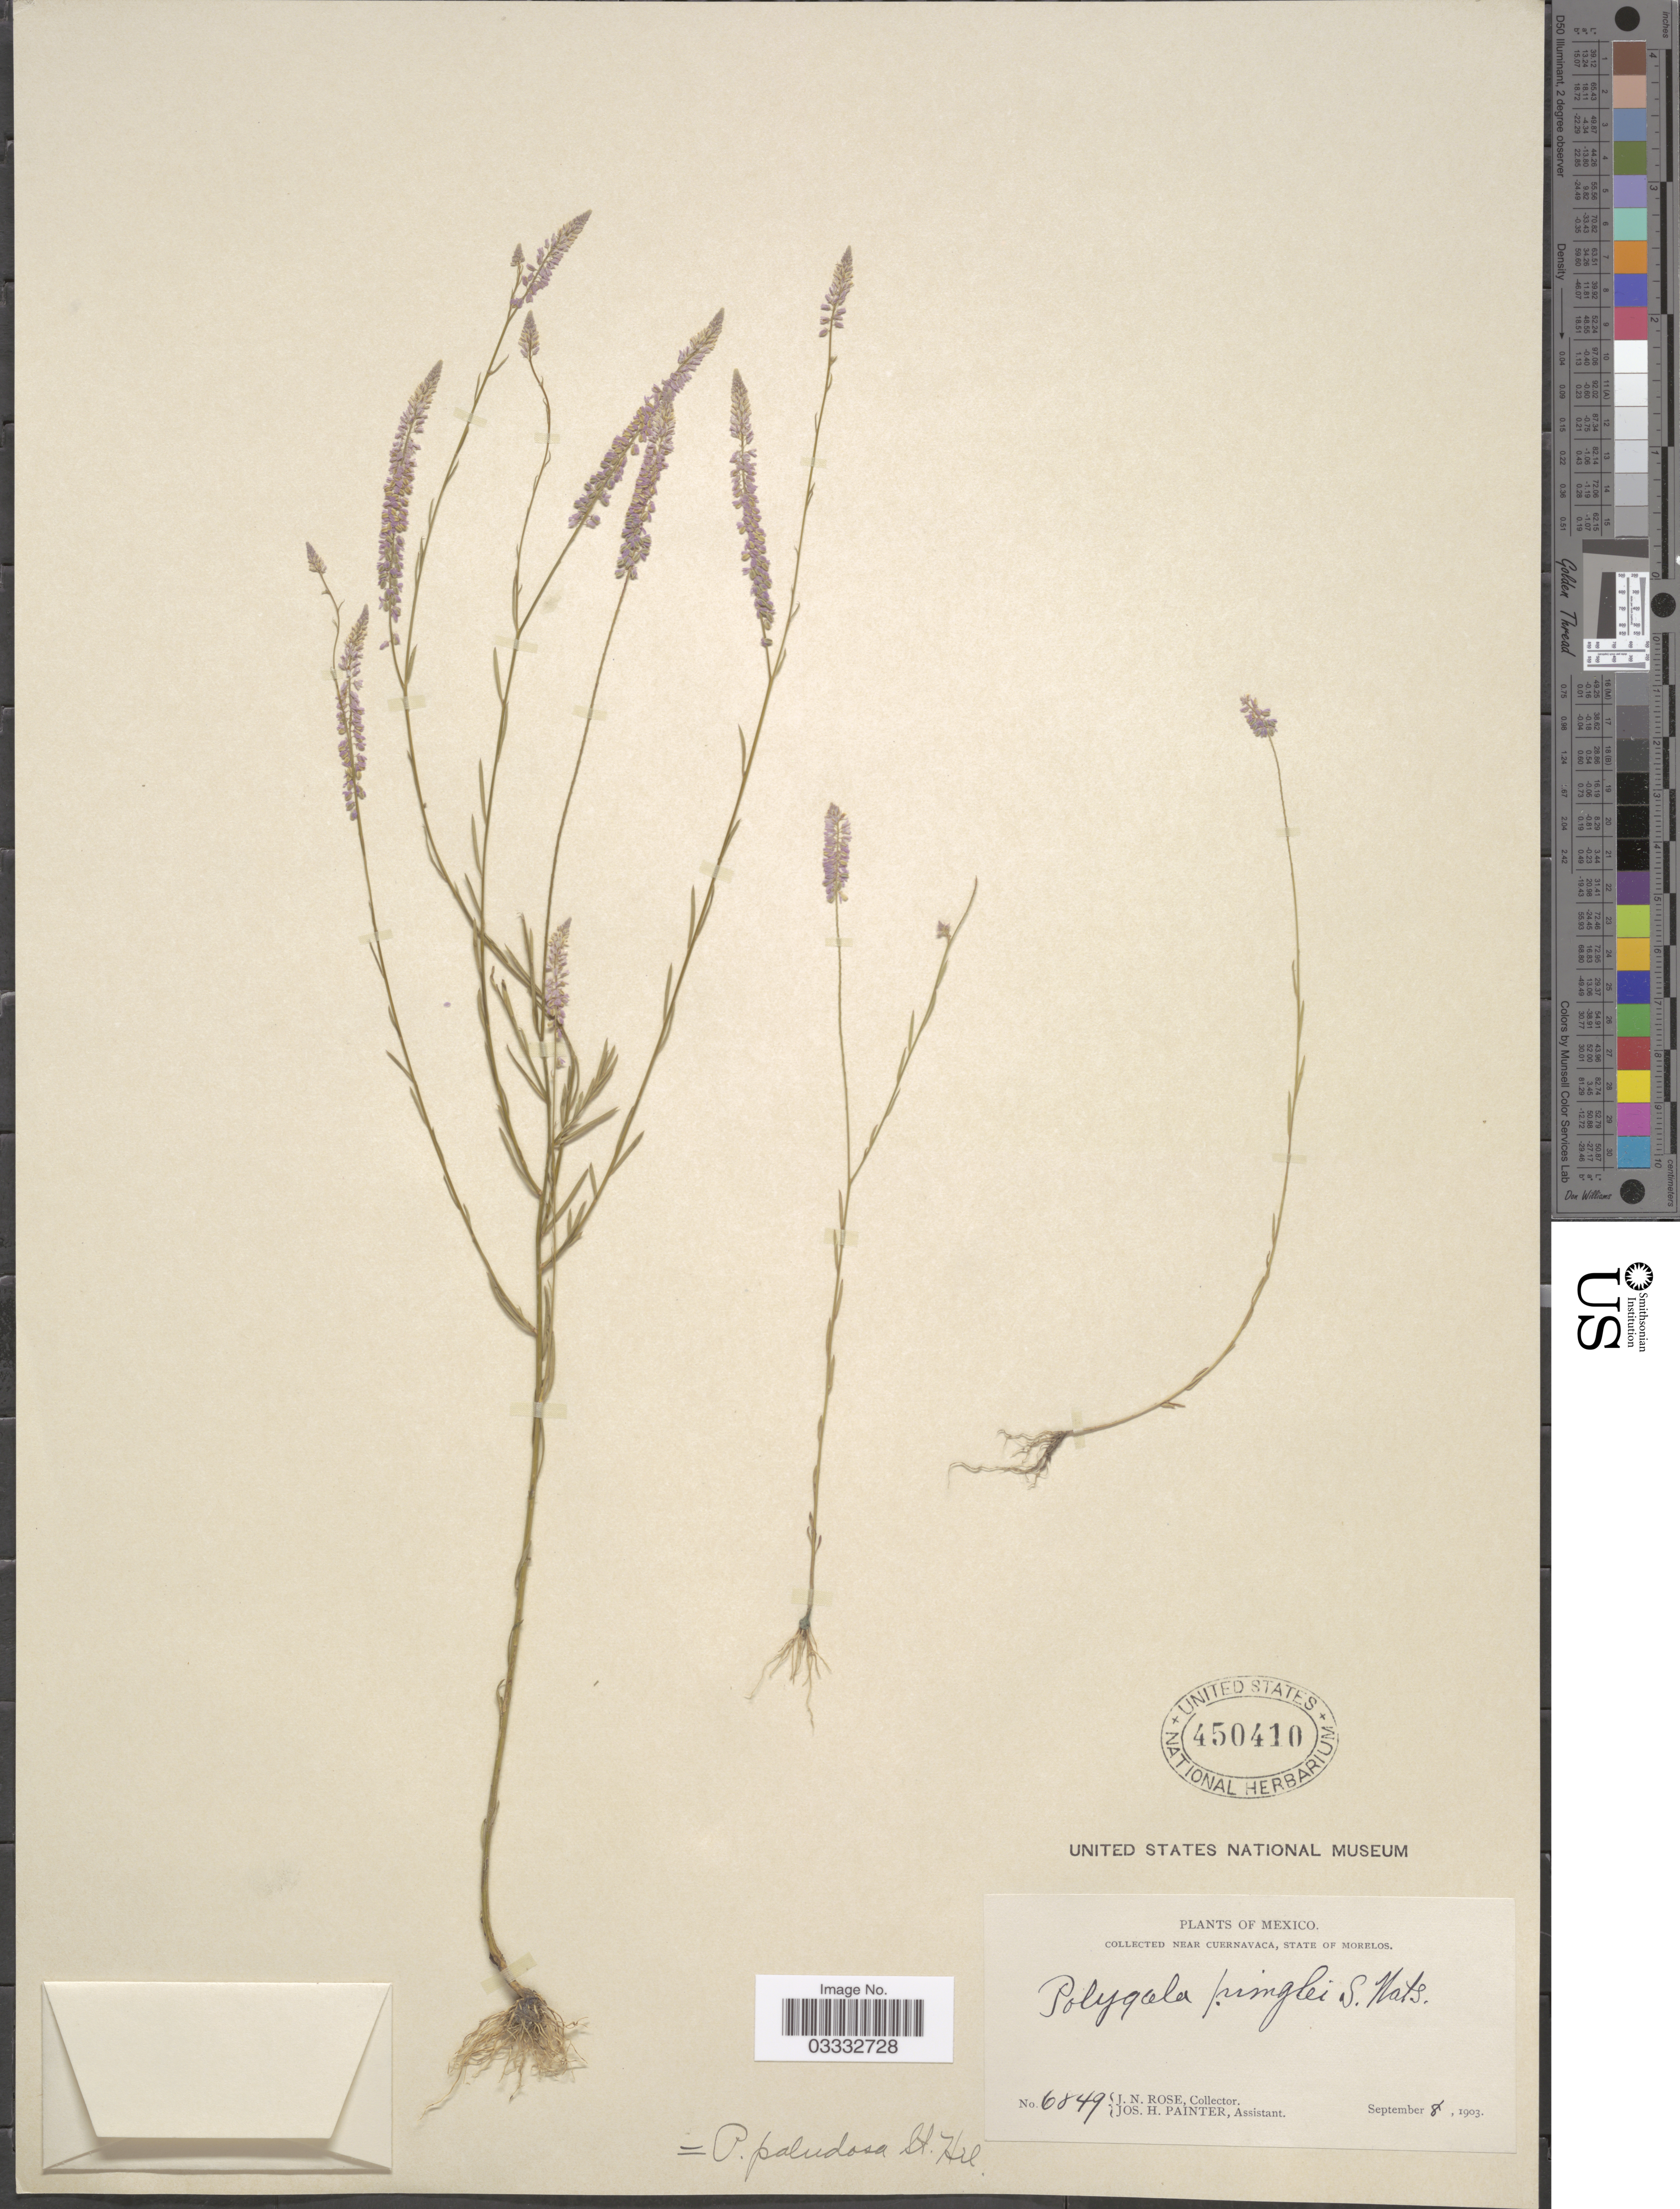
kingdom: Plantae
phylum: Tracheophyta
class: Magnoliopsida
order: Fabales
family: Polygalaceae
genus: Polygala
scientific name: Polygala leptocaulis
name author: Torr. & A. Gray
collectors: J. N. Rose & J. H. Painter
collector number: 6849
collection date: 1903-09-08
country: Mexico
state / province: Morelos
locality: Near Cuernavaca.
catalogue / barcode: US 450410